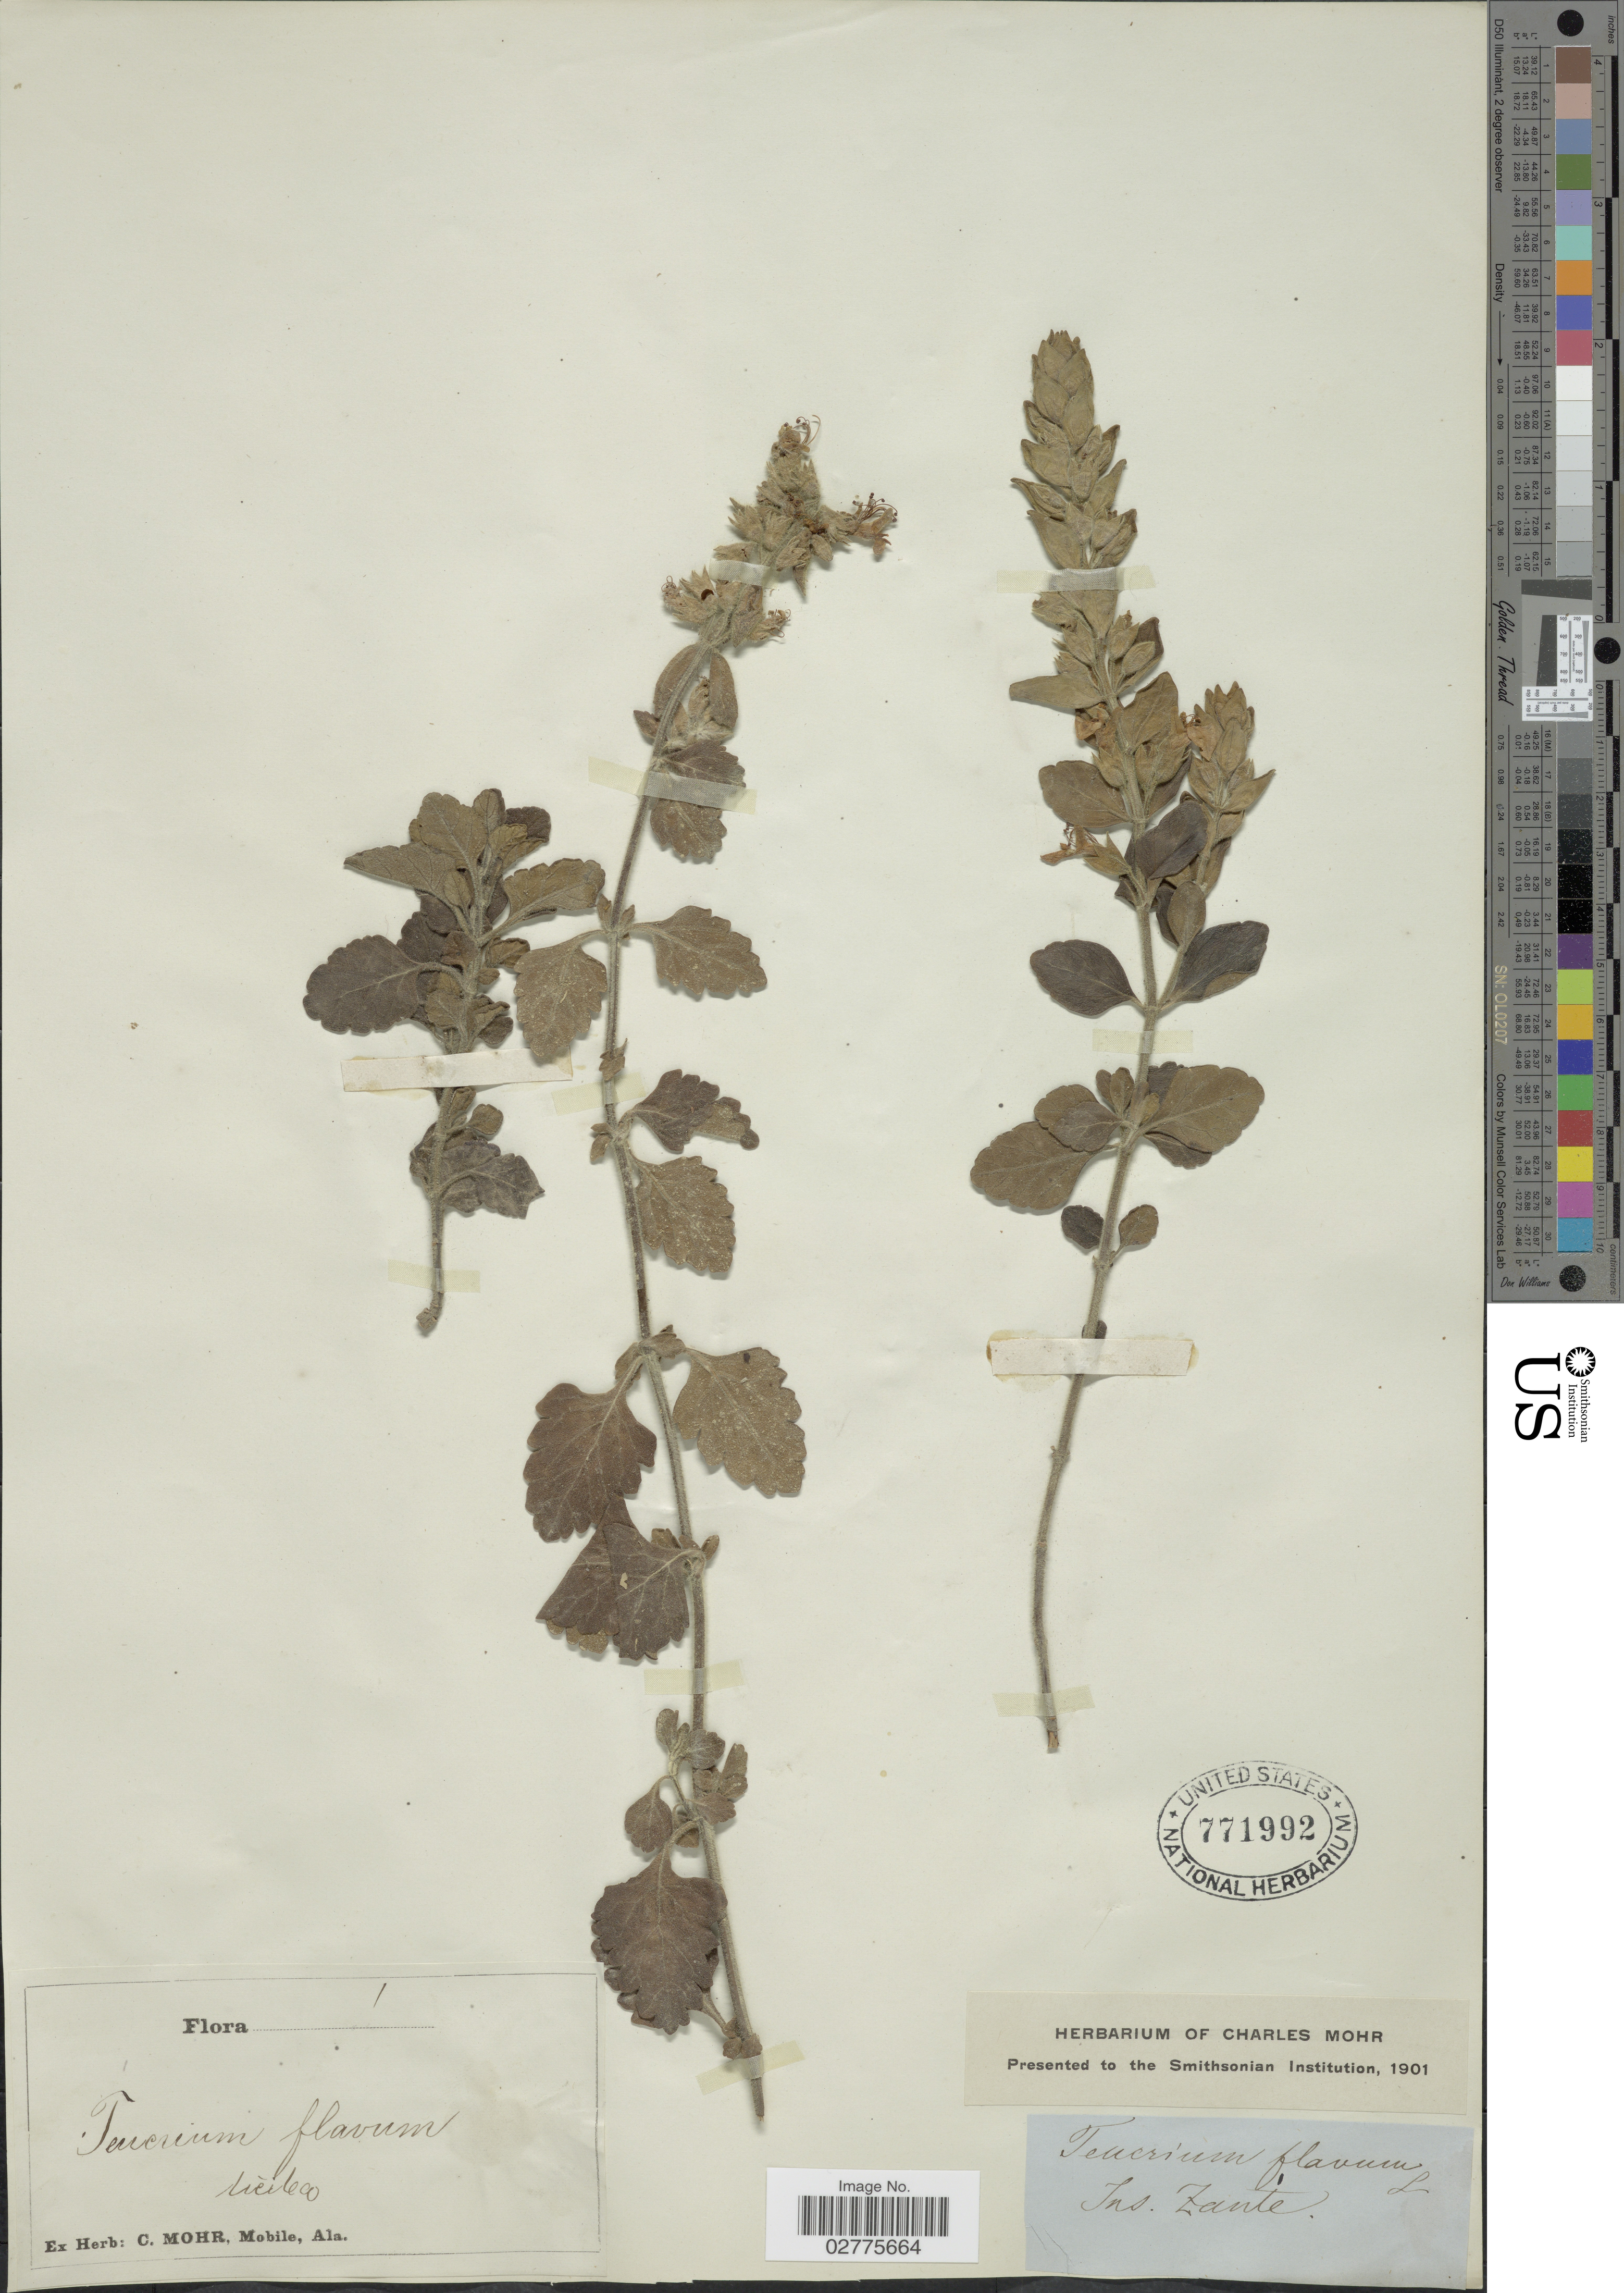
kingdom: Plantae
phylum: Tracheophyta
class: Magnoliopsida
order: Lamiales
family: Lamiaceae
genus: Teucrium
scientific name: Teucrium flavum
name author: L.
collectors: ex herb. Charles Mohr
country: Greece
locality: Ins. Zante.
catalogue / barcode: US 771992